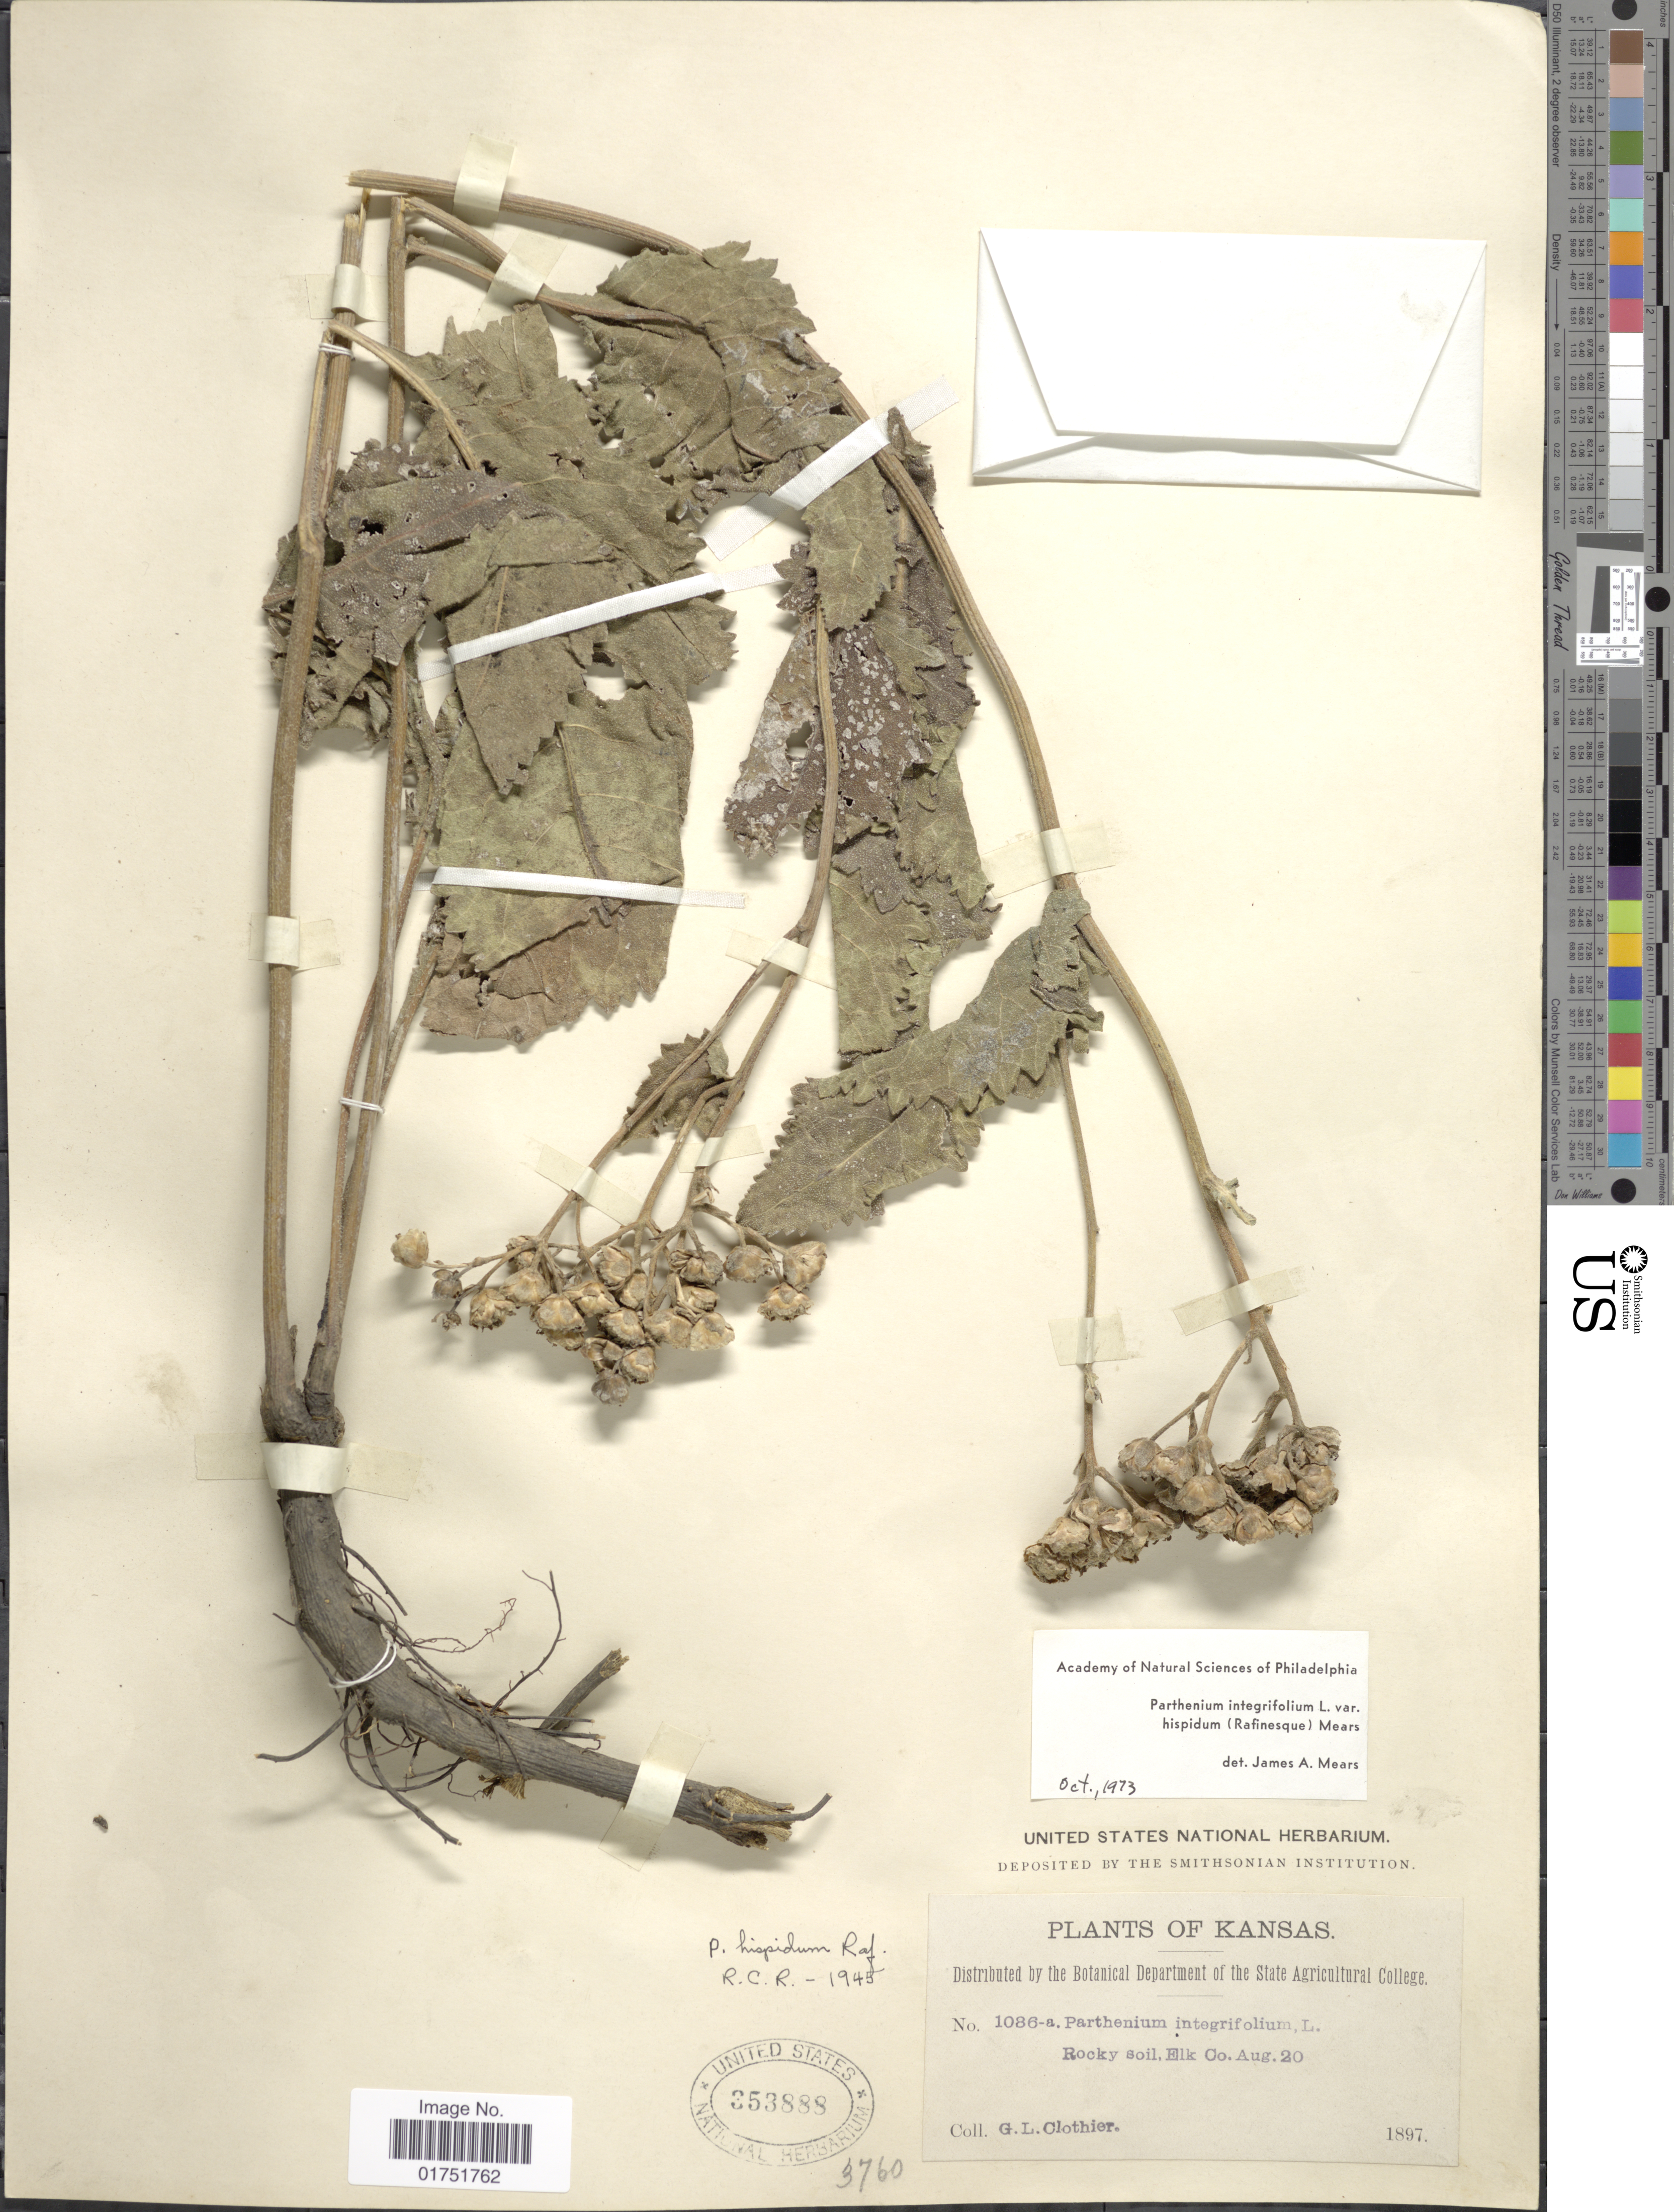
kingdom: Plantae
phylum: Tracheophyta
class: Magnoliopsida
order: Asterales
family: Asteraceae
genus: Parthenium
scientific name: Parthenium hispidum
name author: Raf.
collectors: G. Clothier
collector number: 1086-a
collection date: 1897-08-20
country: United States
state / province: Kansas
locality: Elk Co.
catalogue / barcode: US 353888